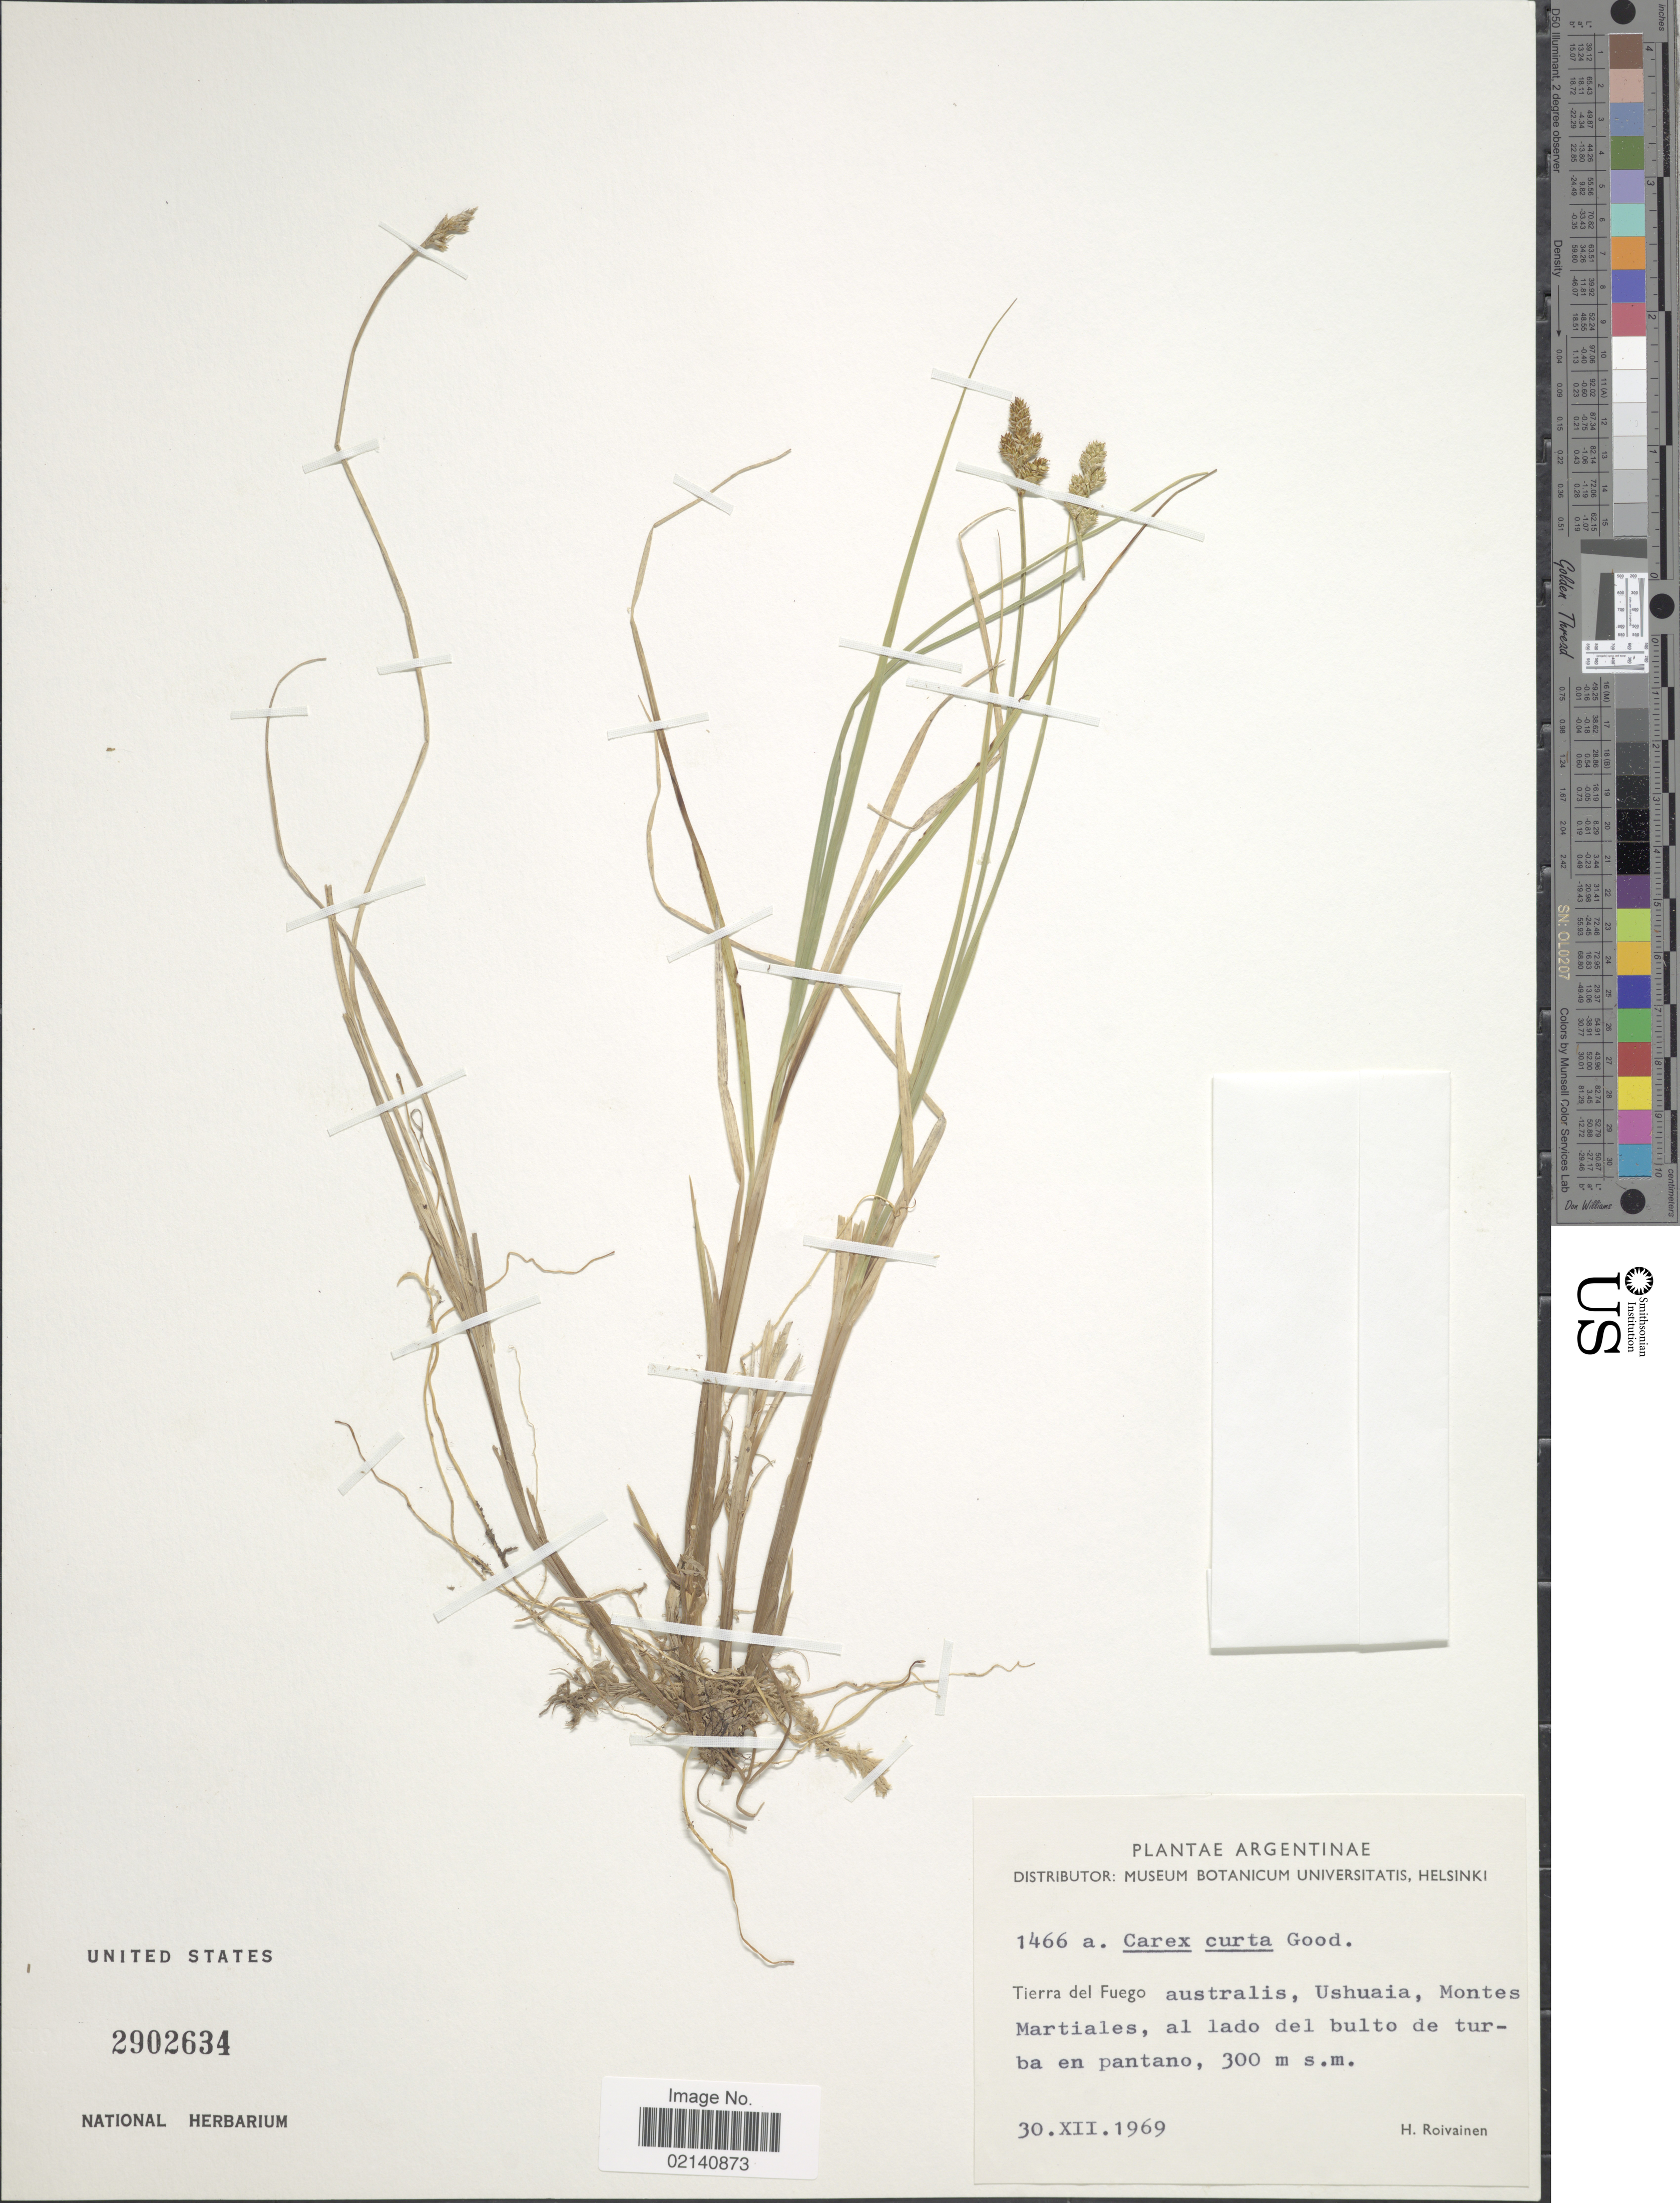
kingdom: Plantae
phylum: Tracheophyta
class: Liliopsida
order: Poales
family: Cyperaceae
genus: Carex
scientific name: Carex canescens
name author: L.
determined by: Jiménez-Mejías, P.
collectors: H. Roivainen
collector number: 1466a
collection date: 1969-12-30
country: Argentina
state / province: Tierra del Fuego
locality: Australis, Ushuaia, Montes Martiales, al lado del bulto de turba en pantano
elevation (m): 300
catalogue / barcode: US 2902634